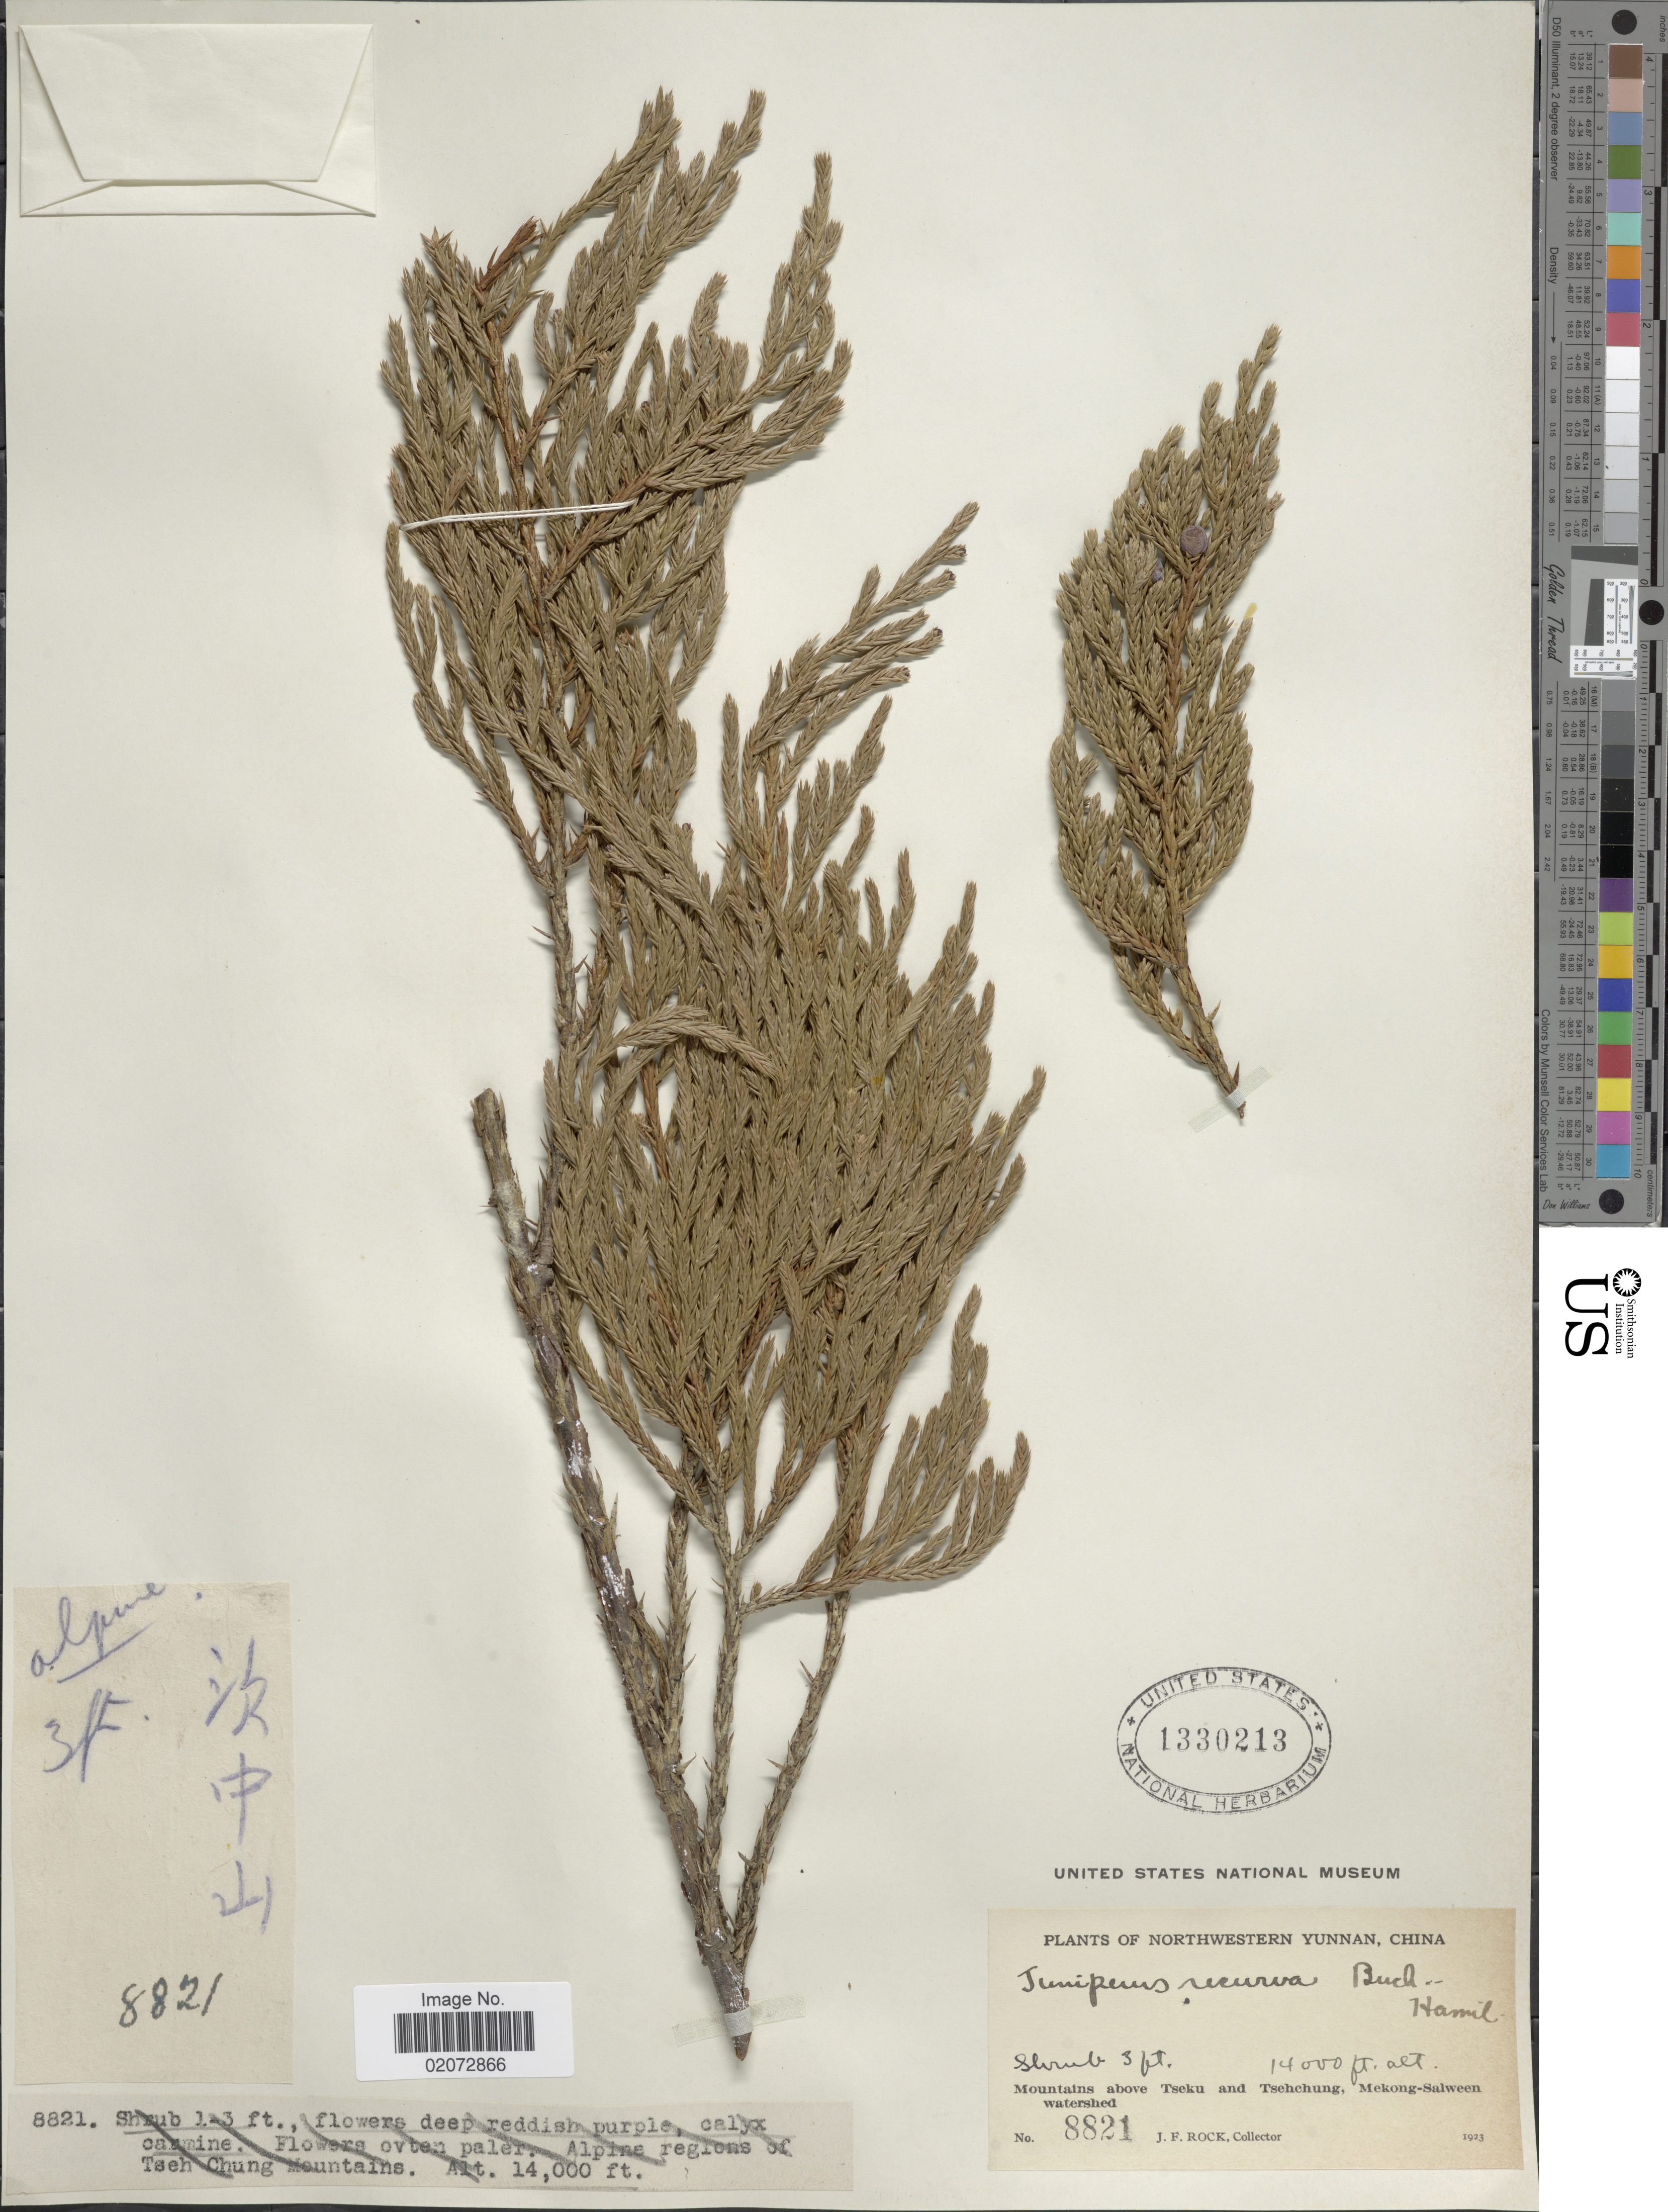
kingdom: Plantae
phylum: Tracheophyta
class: Pinopsida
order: Pinales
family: Cupressaceae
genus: Juniperus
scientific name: Juniperus recurva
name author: Buch.-Ham. ex D. Don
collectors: J. Rock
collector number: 8821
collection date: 1923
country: China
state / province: Yunnan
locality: Northwestern Yunnan, Mountains above Tseku and Tsehchung, Mekong-Salween watershed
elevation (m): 4267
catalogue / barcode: US 1330213